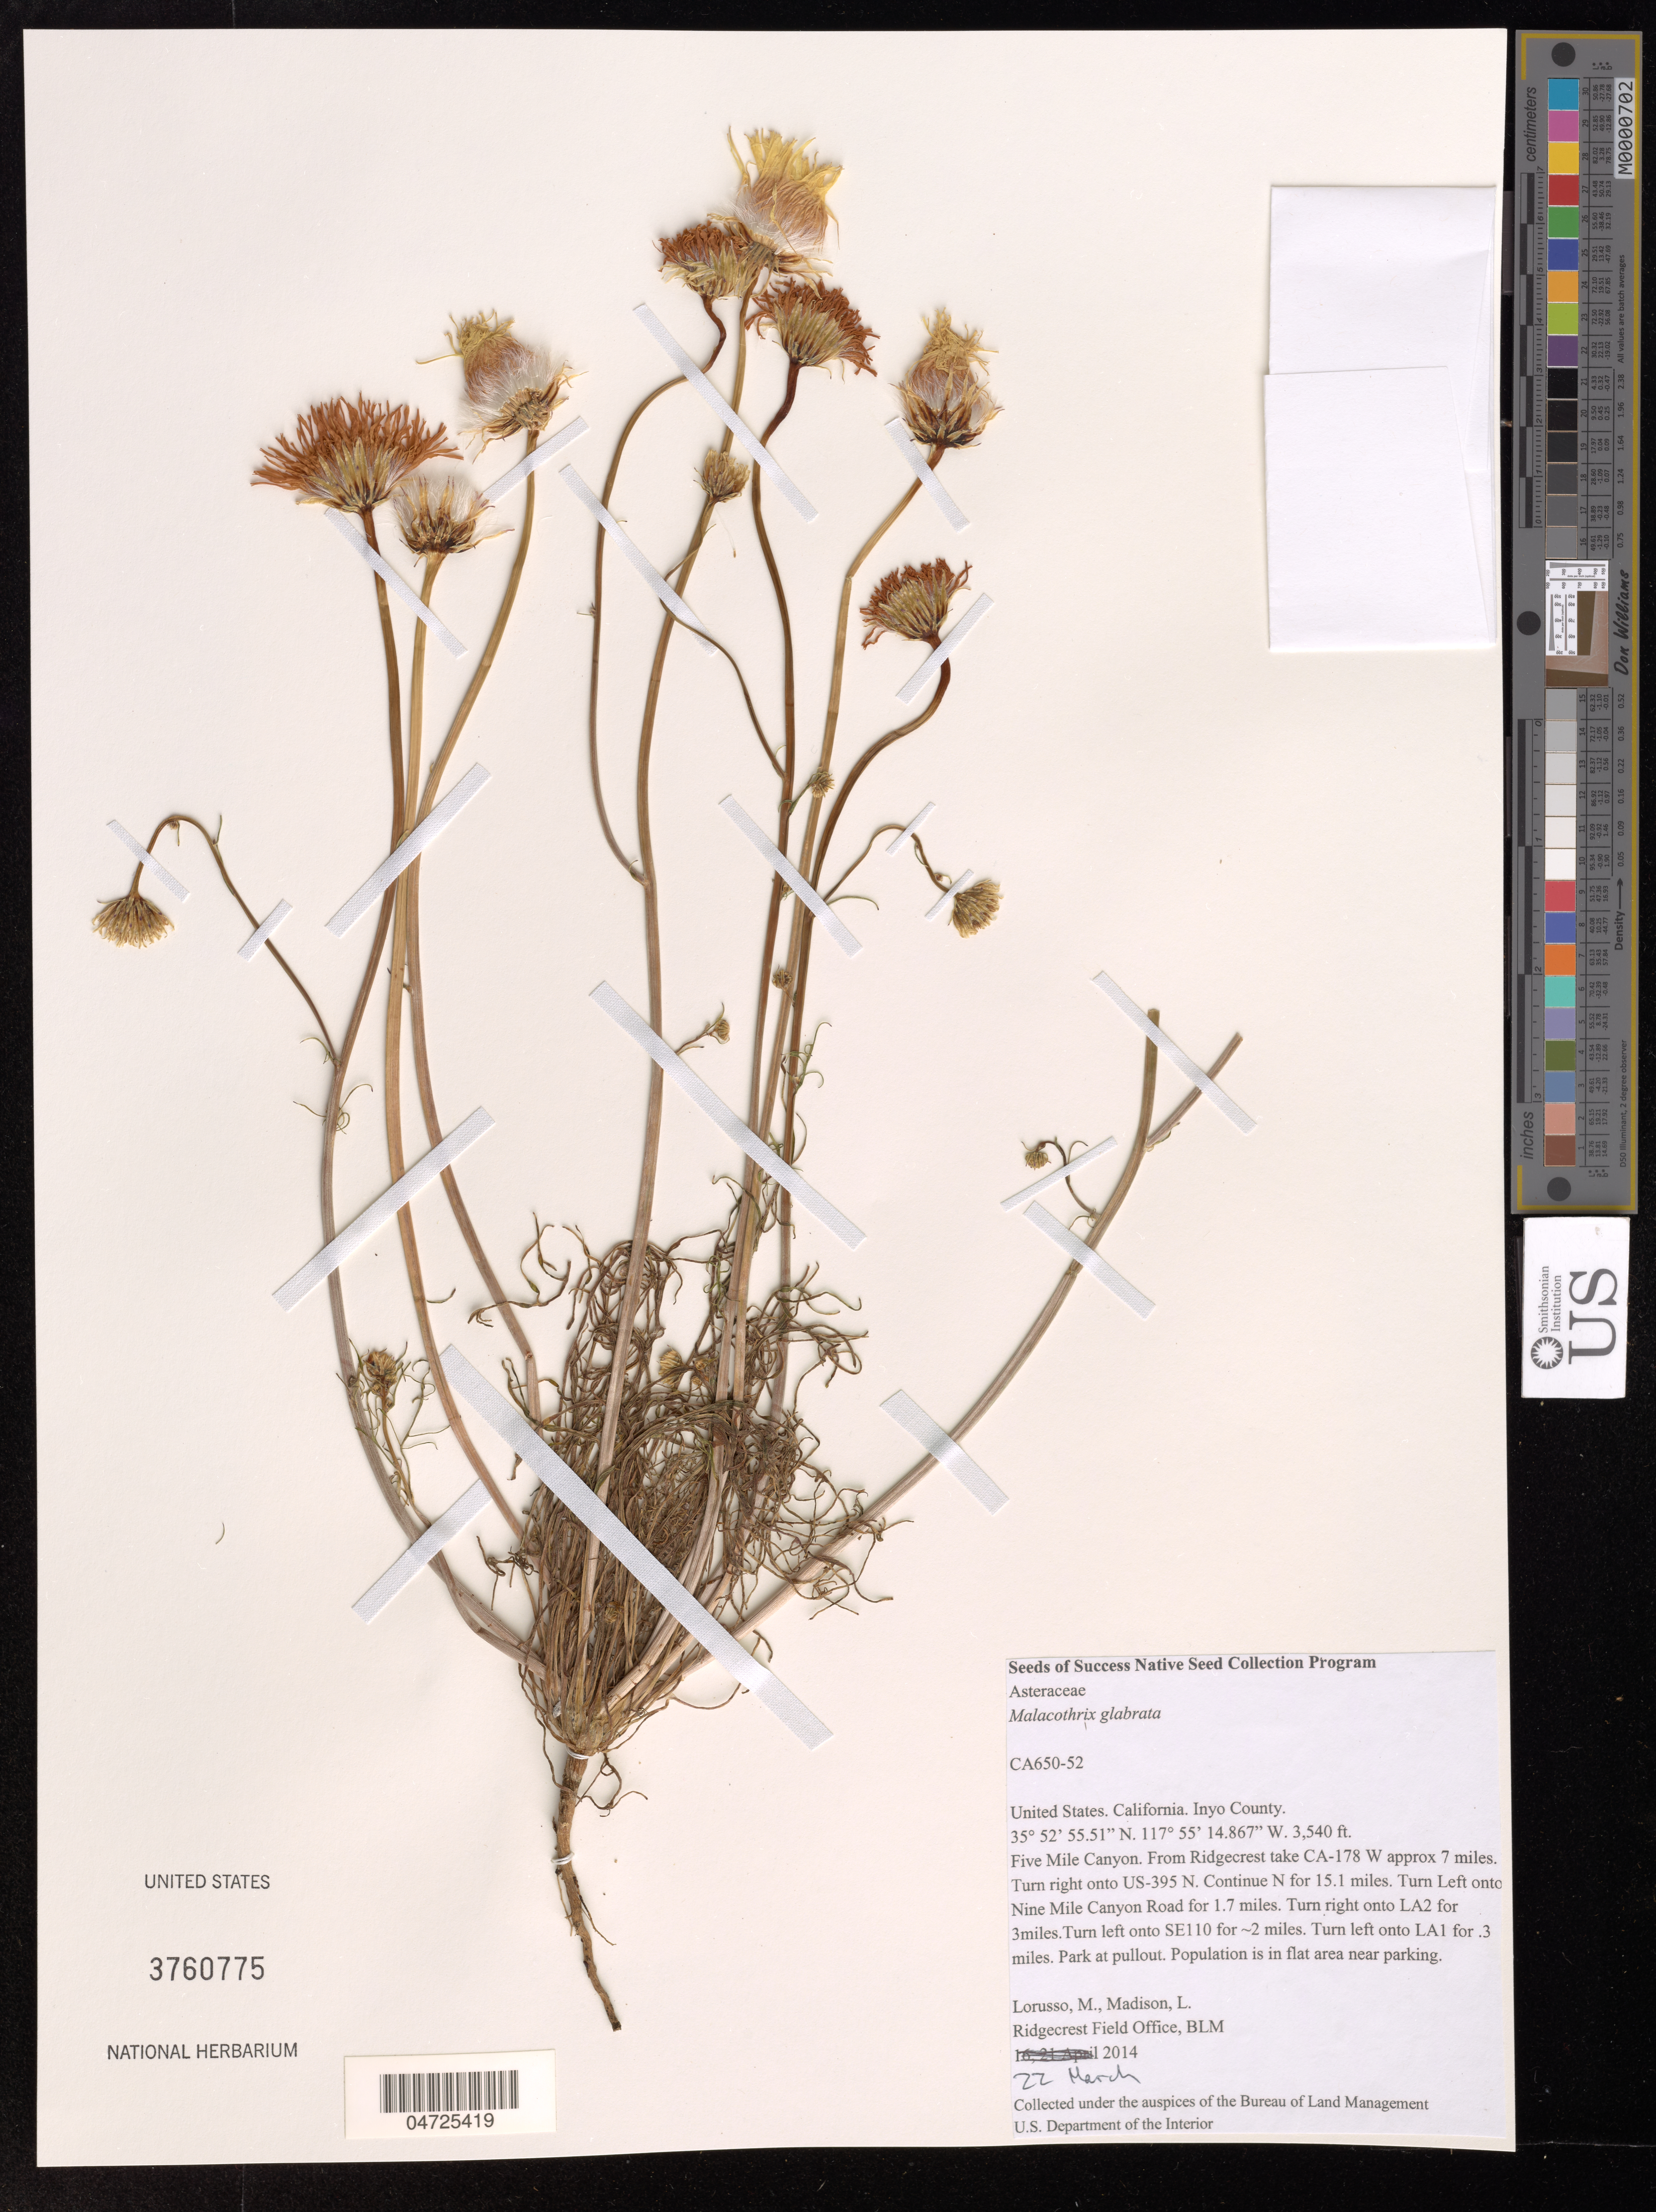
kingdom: Plantae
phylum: Tracheophyta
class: Magnoliopsida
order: Asterales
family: Asteraceae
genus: Malacothrix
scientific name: Malacothrix glabrata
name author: (A. Gray ex D.C. Eaton) A. Gray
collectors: M. Lorusso & L. Madison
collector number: CA650-52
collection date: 2014-03-22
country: United States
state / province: California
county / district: Inyo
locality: Inyo County. Five Mile Canyon. From Ridgecrest take CA-178 W approx 7 miles. Turn right onto US-395 N. Continue N for 15.1 miles. Turn Left onto Nine Mile Canyon Road for 1.7 miles. Turn right onto LA2 for 3 miles. Turn left onto SE110 for ~2 miles. Turn left onto LA1 for .3 miles. Park at pullout.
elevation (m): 1079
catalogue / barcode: US 3760775